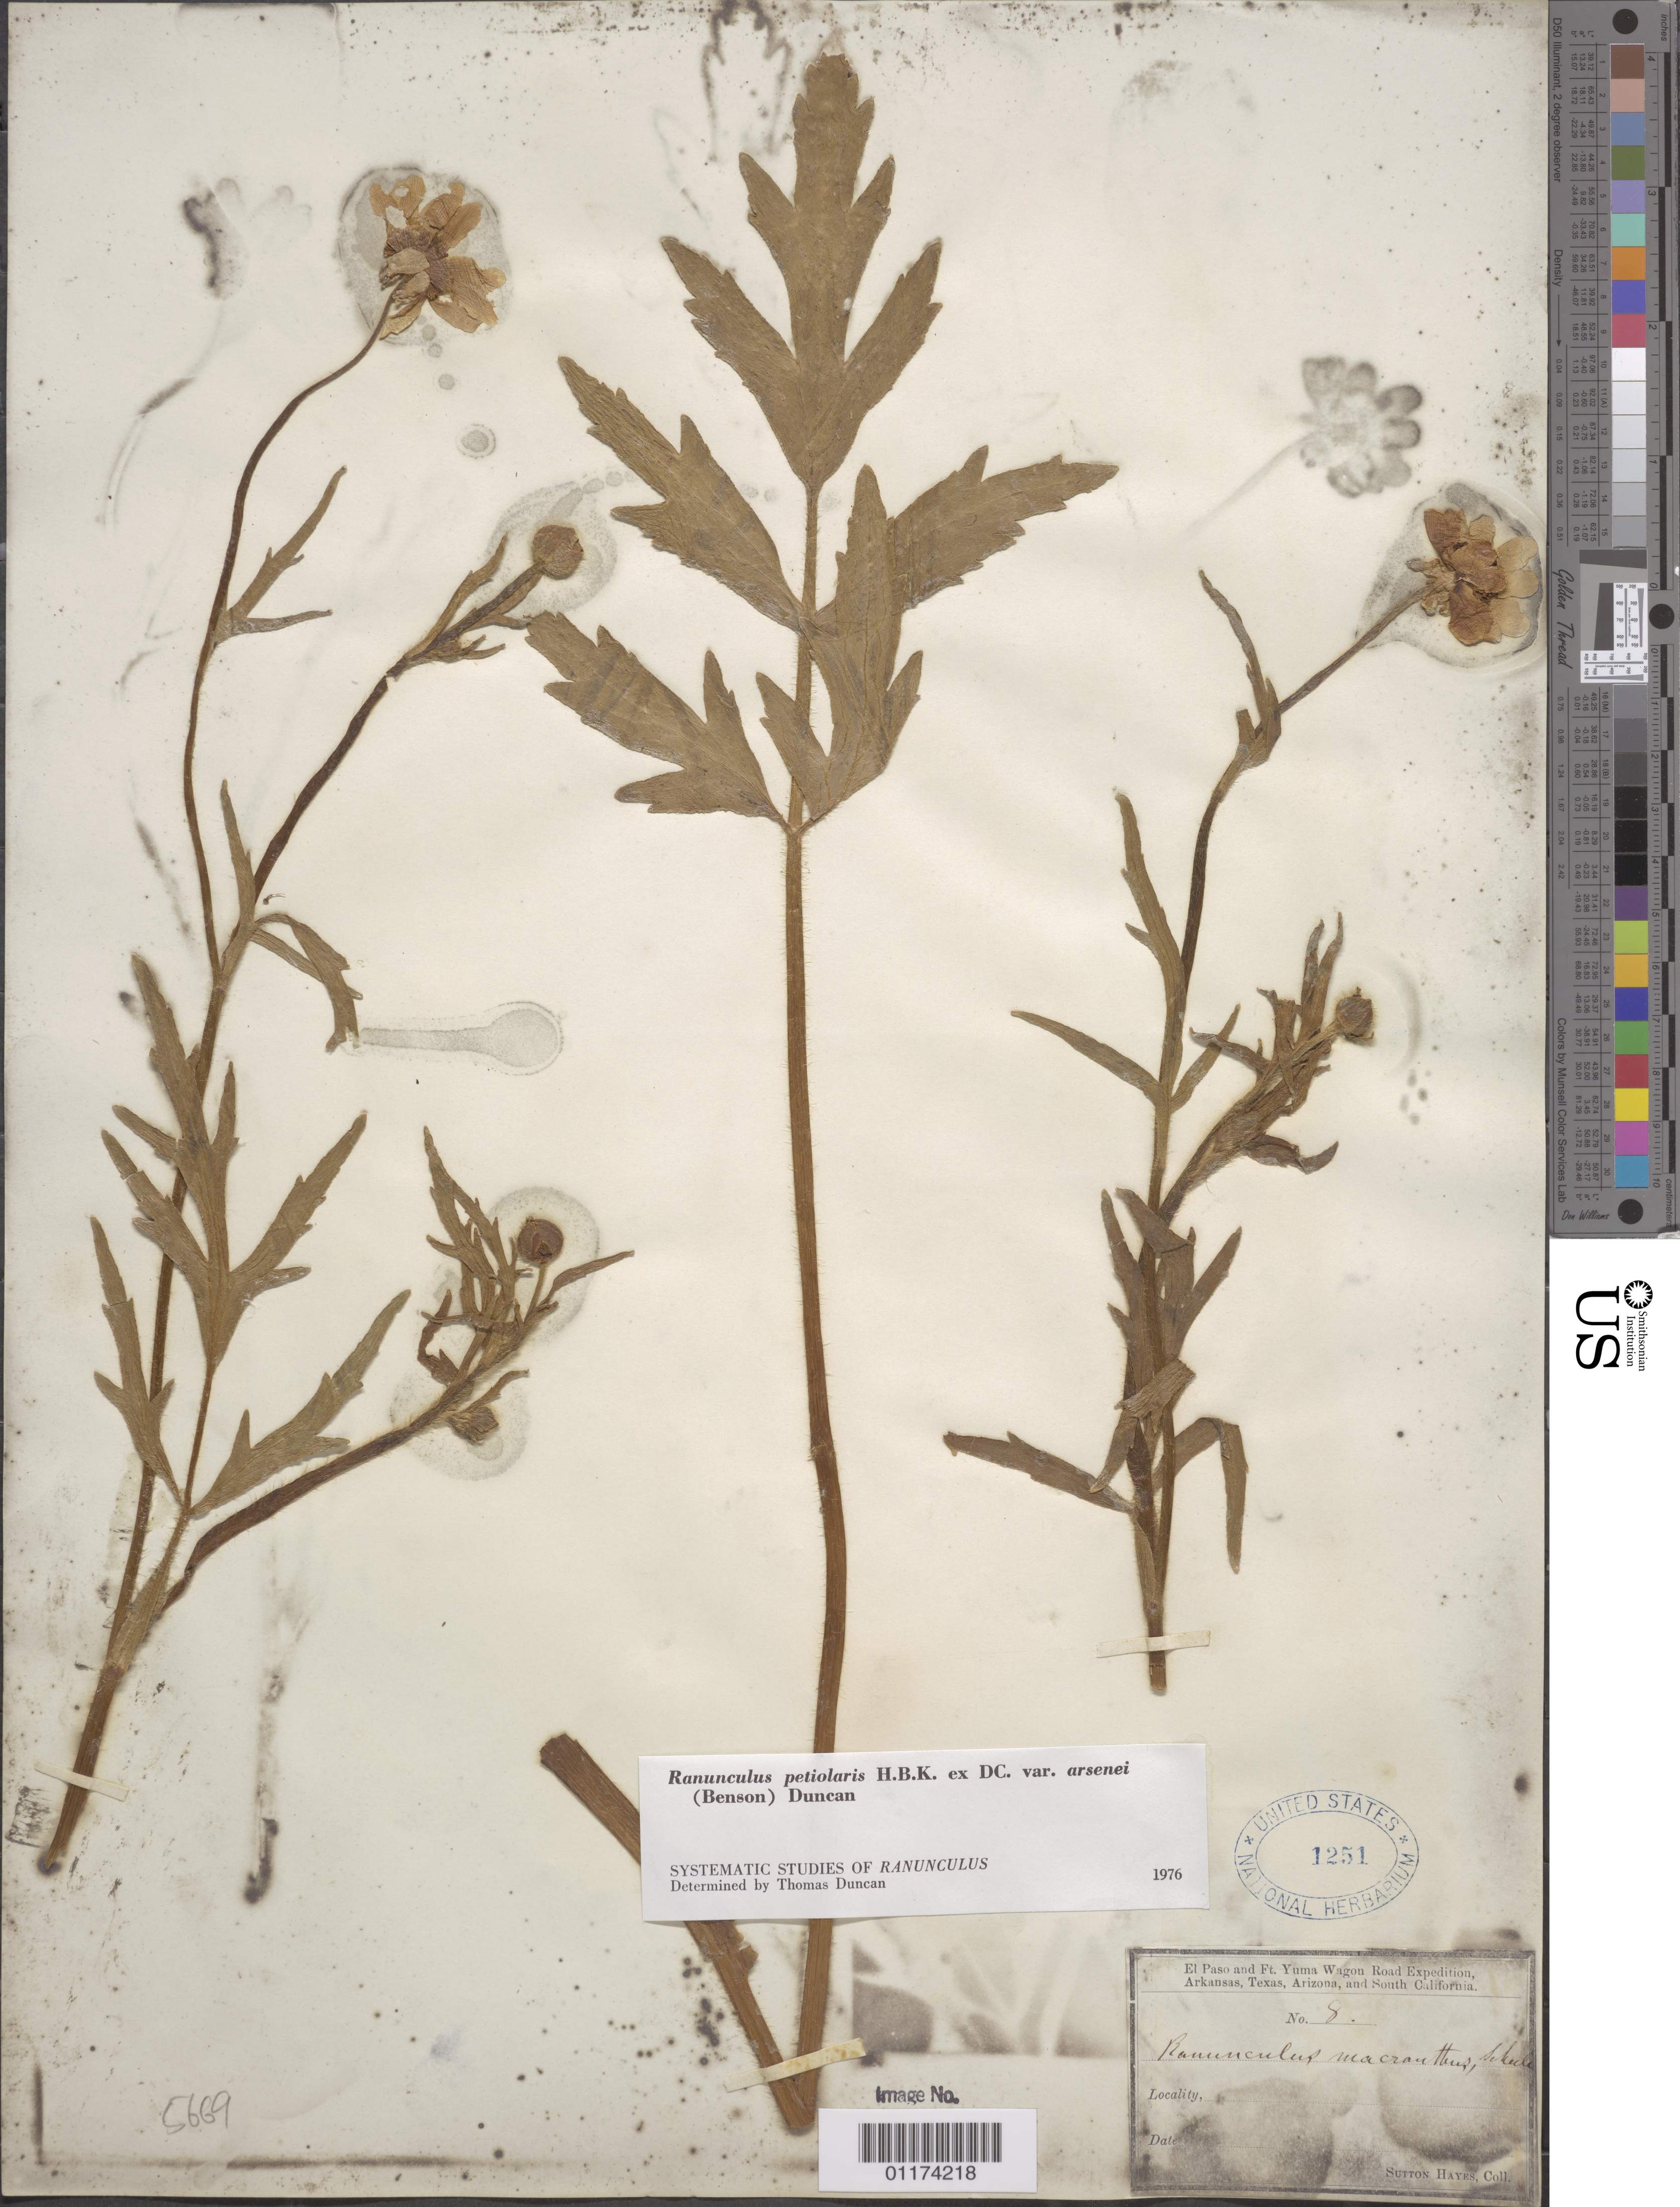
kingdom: Plantae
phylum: Tracheophyta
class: Magnoliopsida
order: Ranunculales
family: Ranunculaceae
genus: Ranunculus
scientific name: Ranunculus petiolaris var. arsenei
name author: (L.D. Benson) Duncan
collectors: S. Hayes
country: United States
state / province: Arizona / Arkansas / California / Texas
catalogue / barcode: US 1251